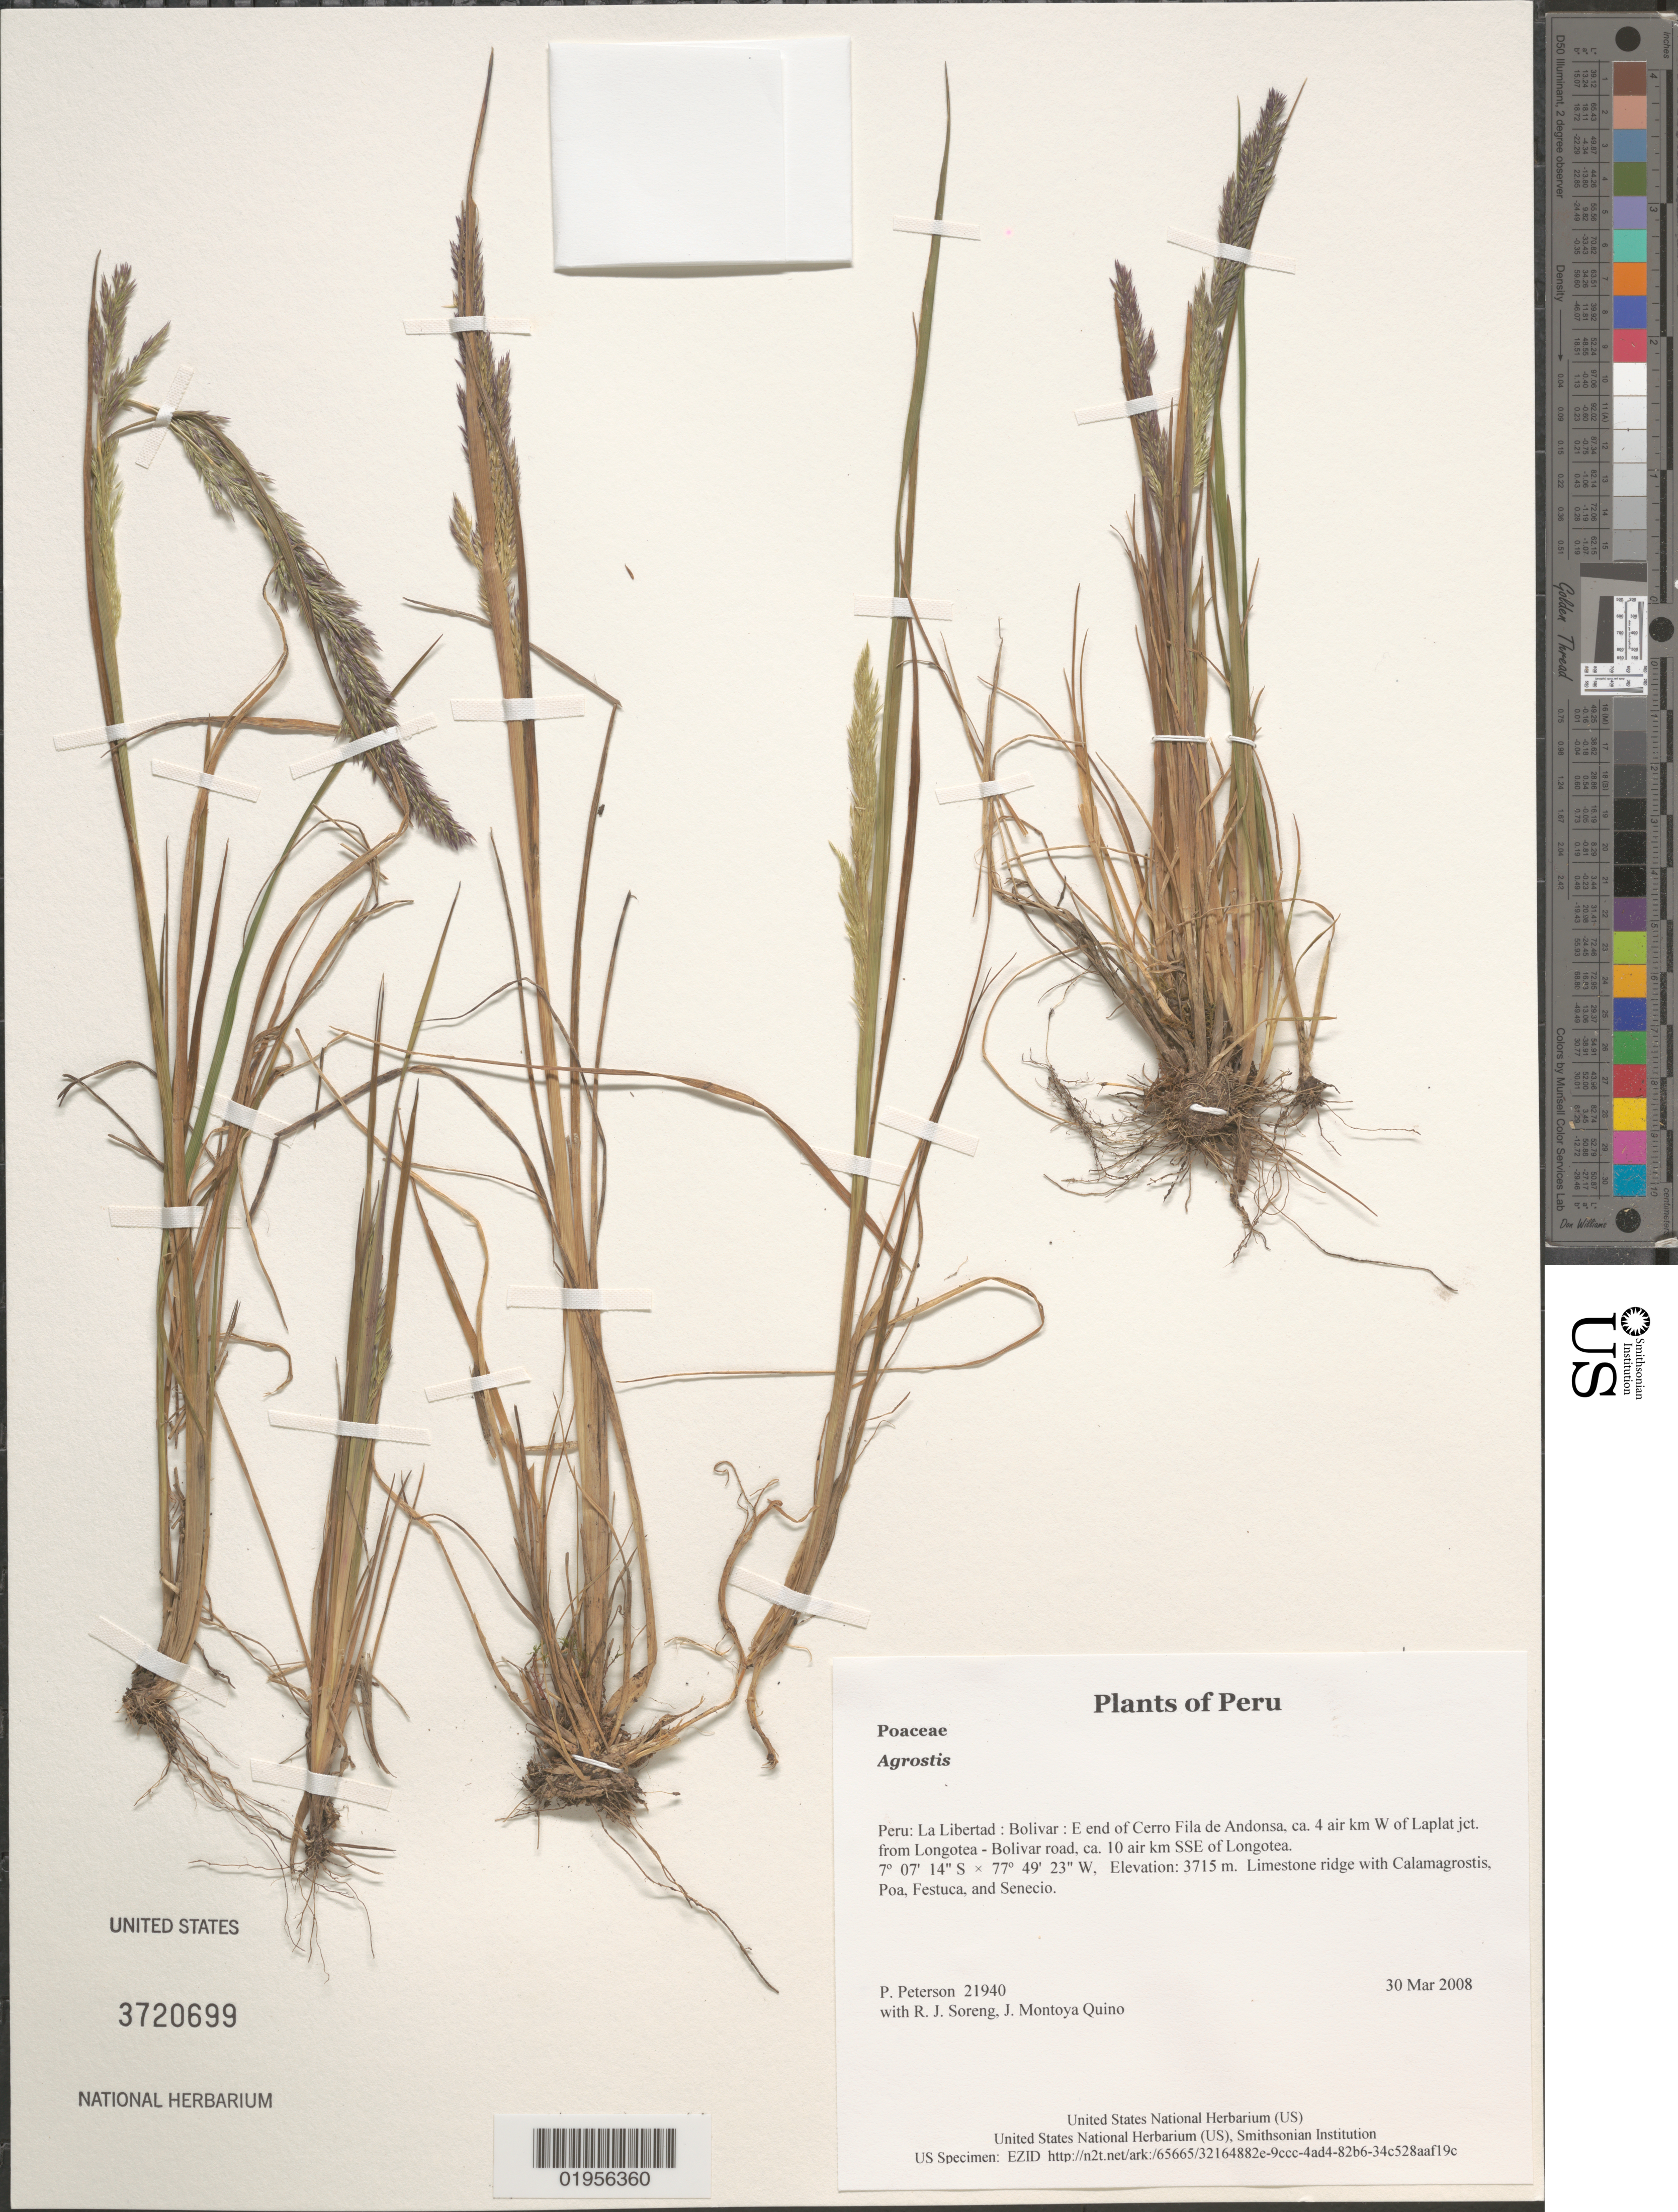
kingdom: Plantae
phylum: Tracheophyta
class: Liliopsida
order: Poales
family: Poaceae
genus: Agrostis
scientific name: Agrostis sp.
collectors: P. M. Peterson, R. J. Soreng & J. Montoya Quino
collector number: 21940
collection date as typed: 30 Mar 2008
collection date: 2008-03-30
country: Peru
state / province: La Libertad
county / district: Bolívar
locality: E end of Cerro Fila de Andonsa, ca. 4 air km W of Laplat jct. from Longotea - Bolivar road, ca. 10 air km SSE of Longotea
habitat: Limestone ridge with Calamagrostis, Poa, Festuca, and Senecio.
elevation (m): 3715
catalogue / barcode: US 3720699